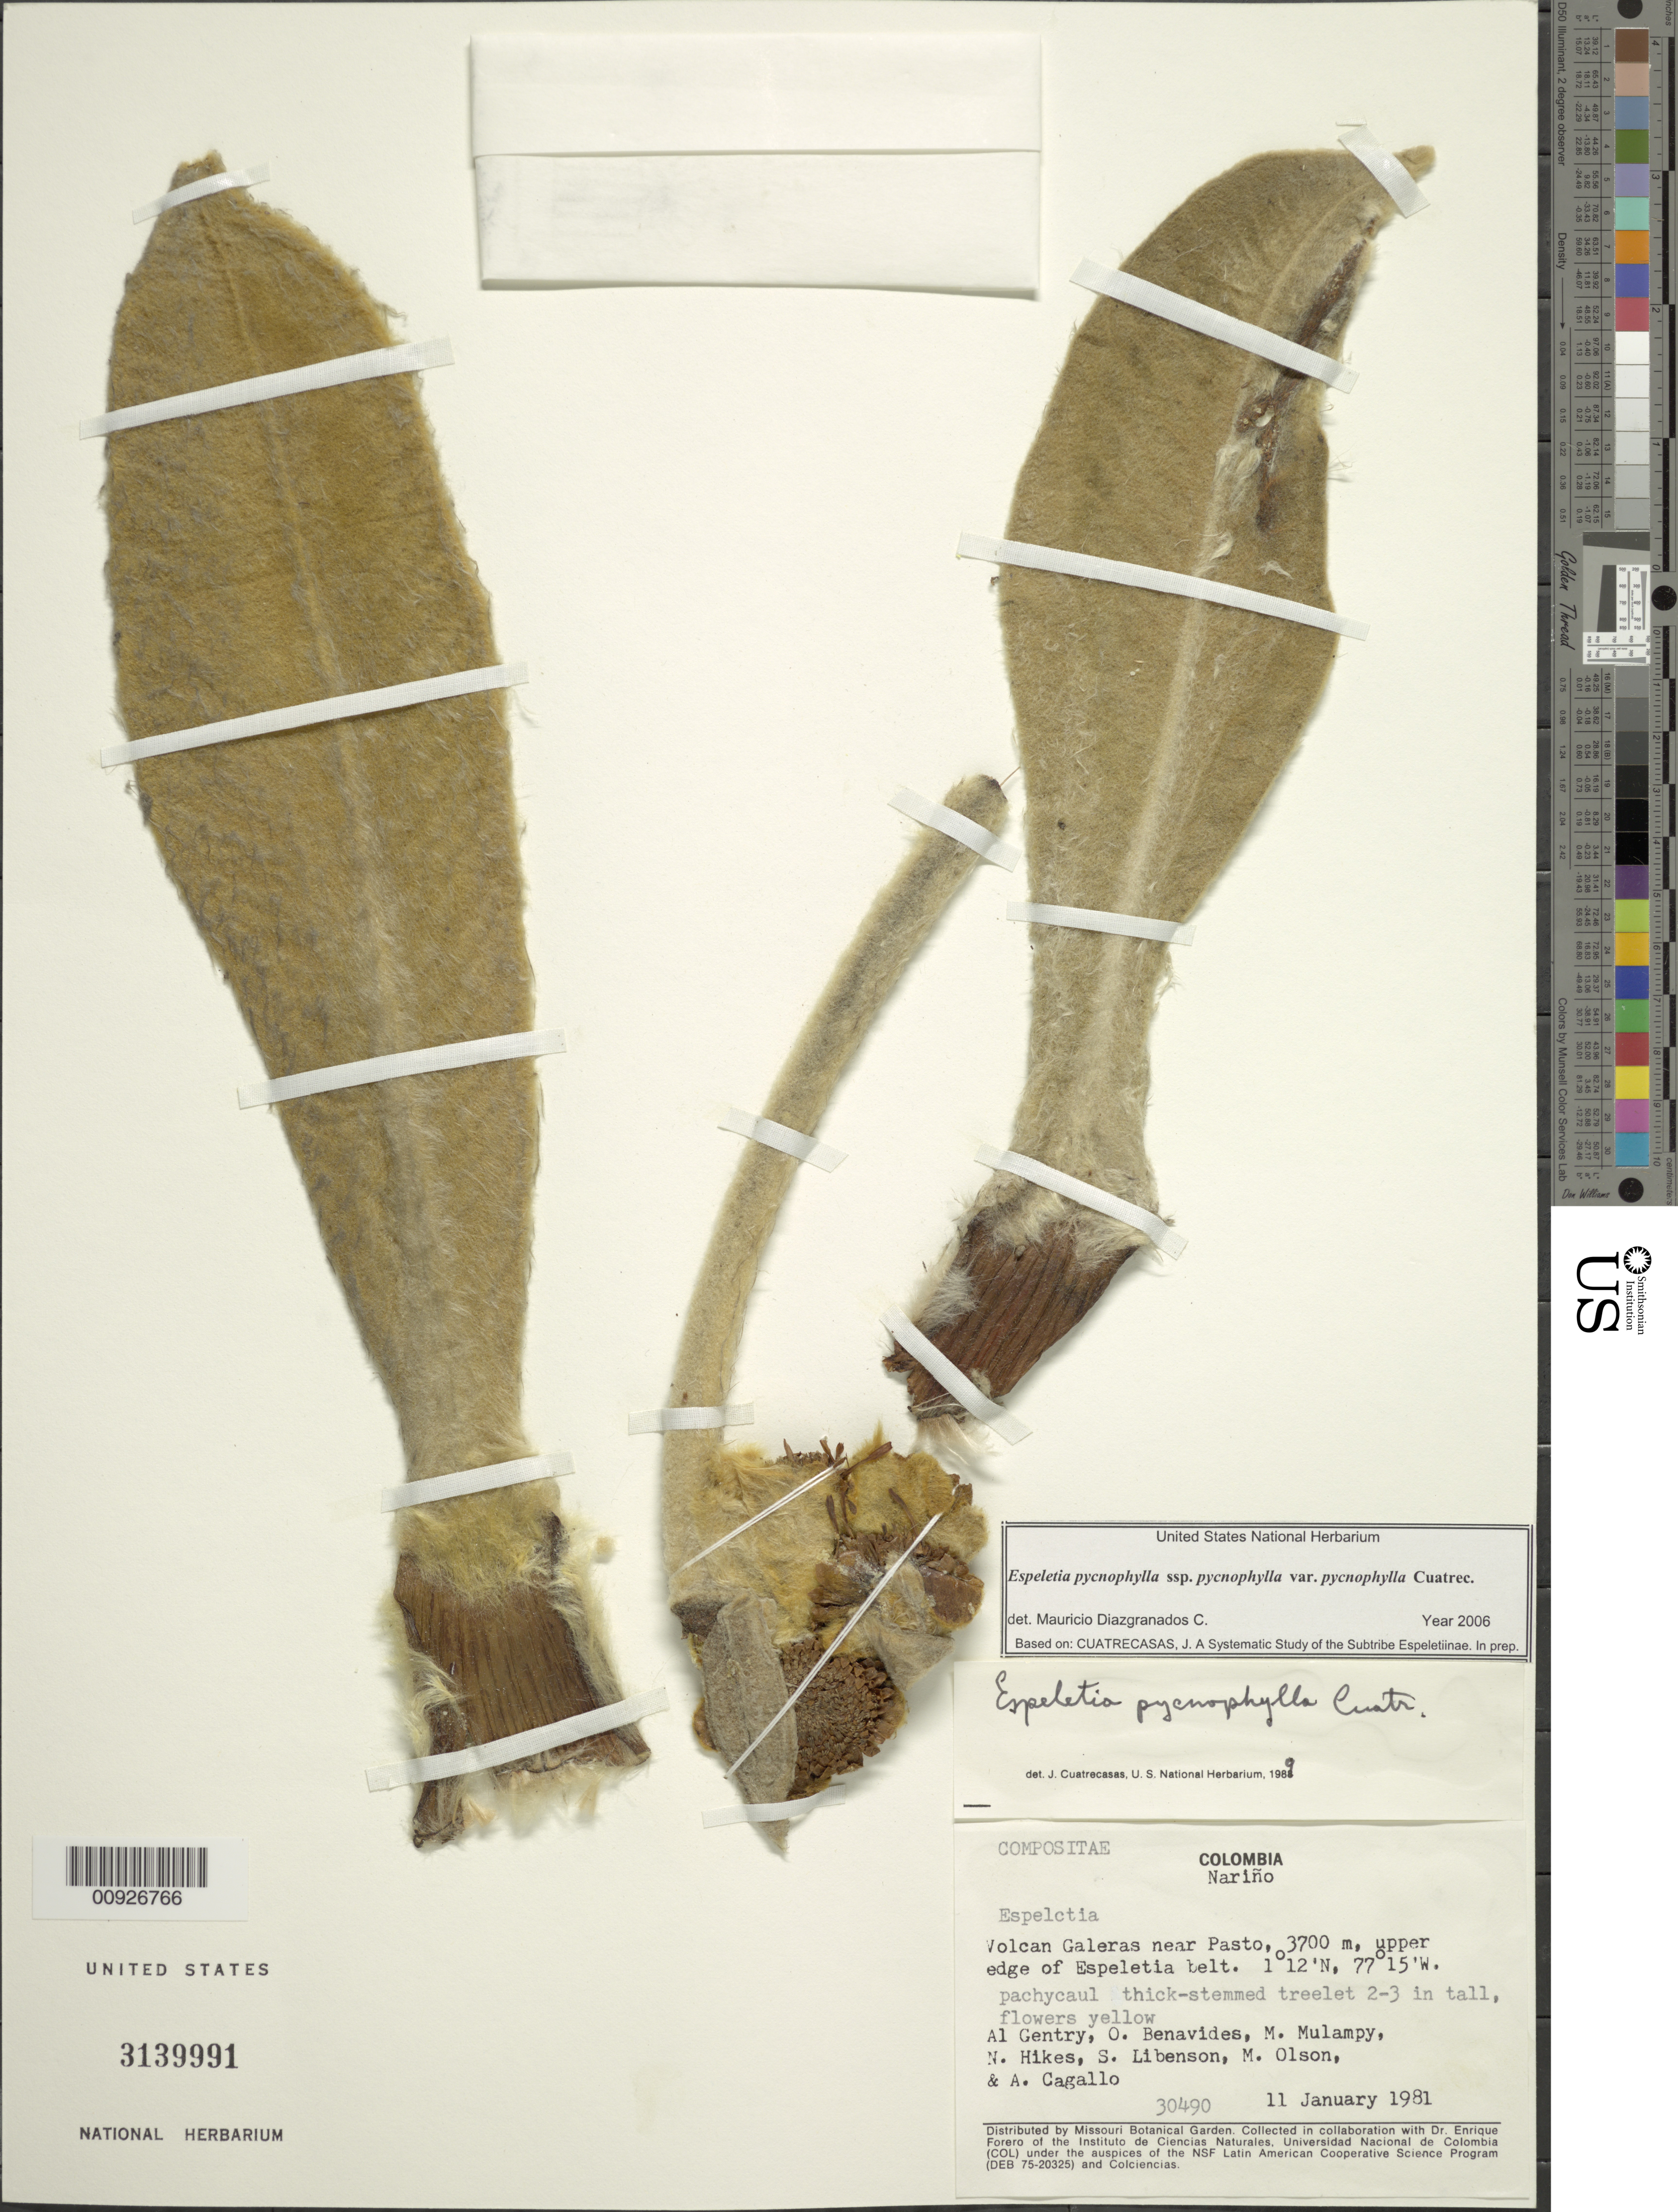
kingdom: Plantae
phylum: Tracheophyta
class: Magnoliopsida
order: Asterales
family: Asteraceae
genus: Espeletia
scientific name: Espeletia pycnophylla var. galerana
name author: Cuatrec.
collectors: A. H. Gentry, Olga S. de Benavides, M. Mulampy, N. Hikes, S. Libenson & M. Olsen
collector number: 30490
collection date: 1981-01-11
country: Colombia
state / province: Nariño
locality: Pasto, Volcán El Galeras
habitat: Upper edge of Espeletia belt.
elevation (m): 3700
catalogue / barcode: US 3139991